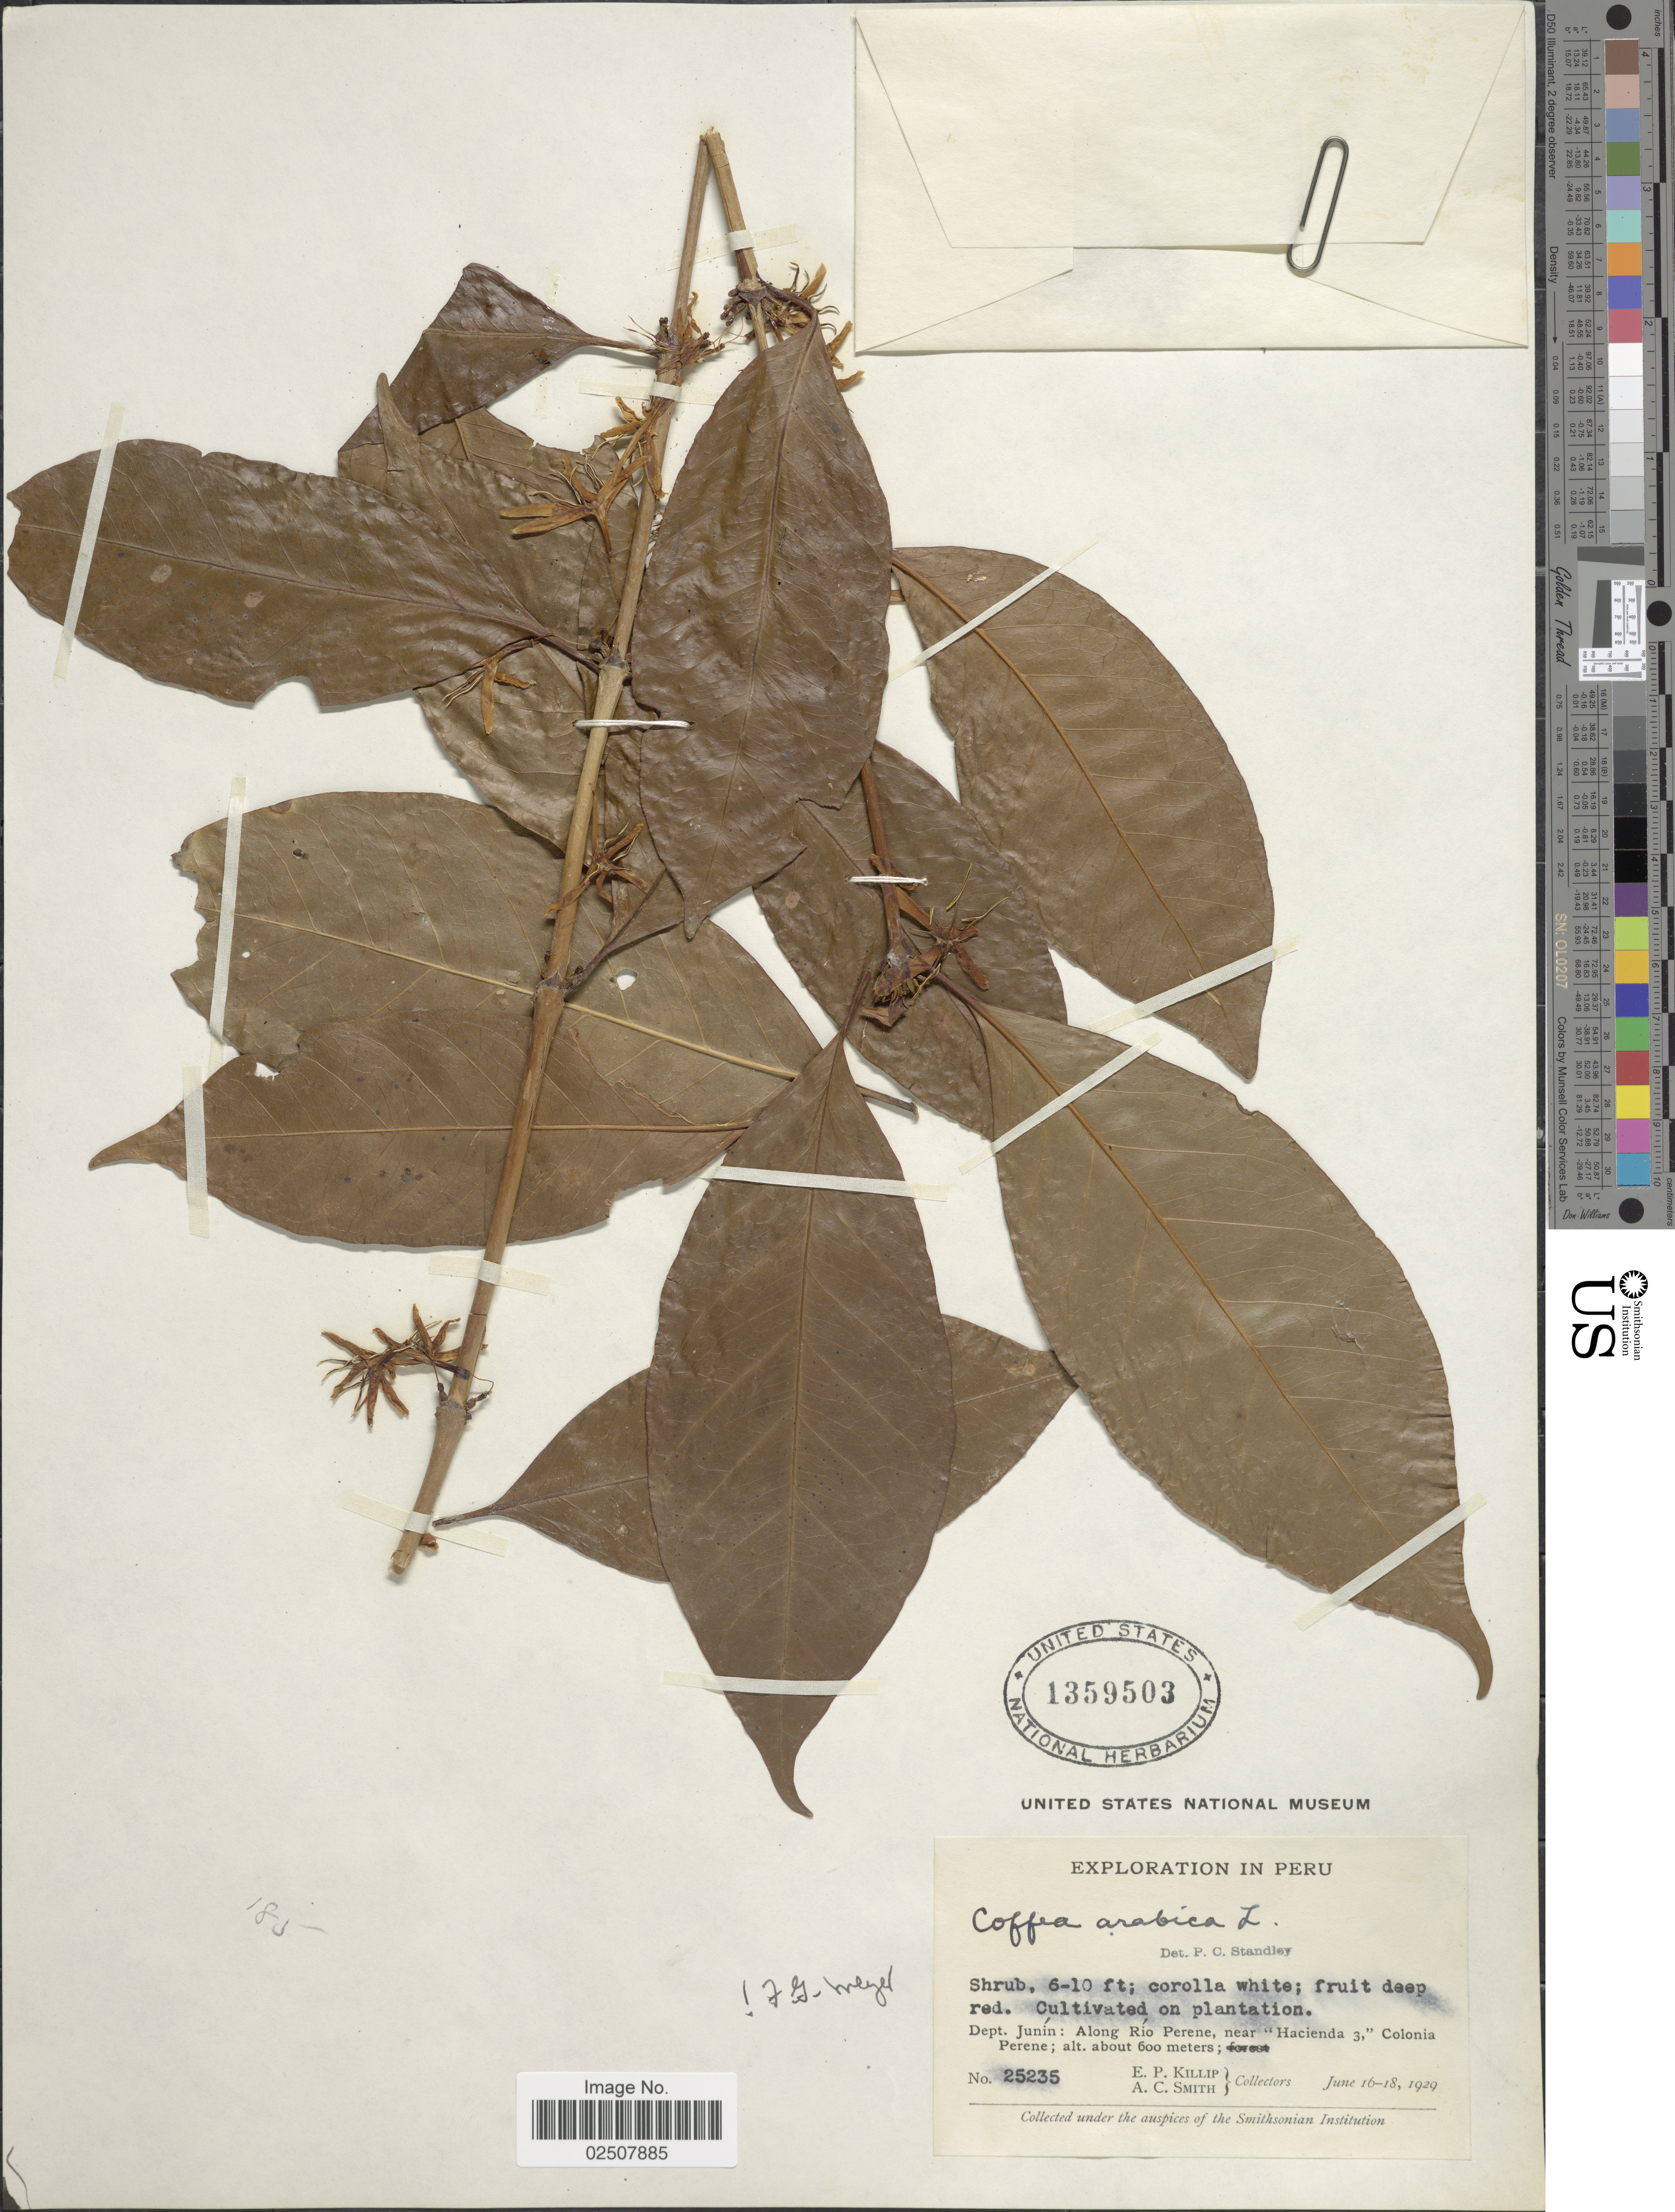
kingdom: Plantae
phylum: Tracheophyta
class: Magnoliopsida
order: Gentianales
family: Rubiaceae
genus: Coffea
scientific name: Coffea arabica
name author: L.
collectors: E. P. Killip & A. C. Smith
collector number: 25235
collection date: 1929-06-16/1929-06-18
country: Peru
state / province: Junín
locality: Dept. Junín: Along Río Perene, near 'Hacienda 3', Colonia Perene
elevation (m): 600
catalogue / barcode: US 1359503